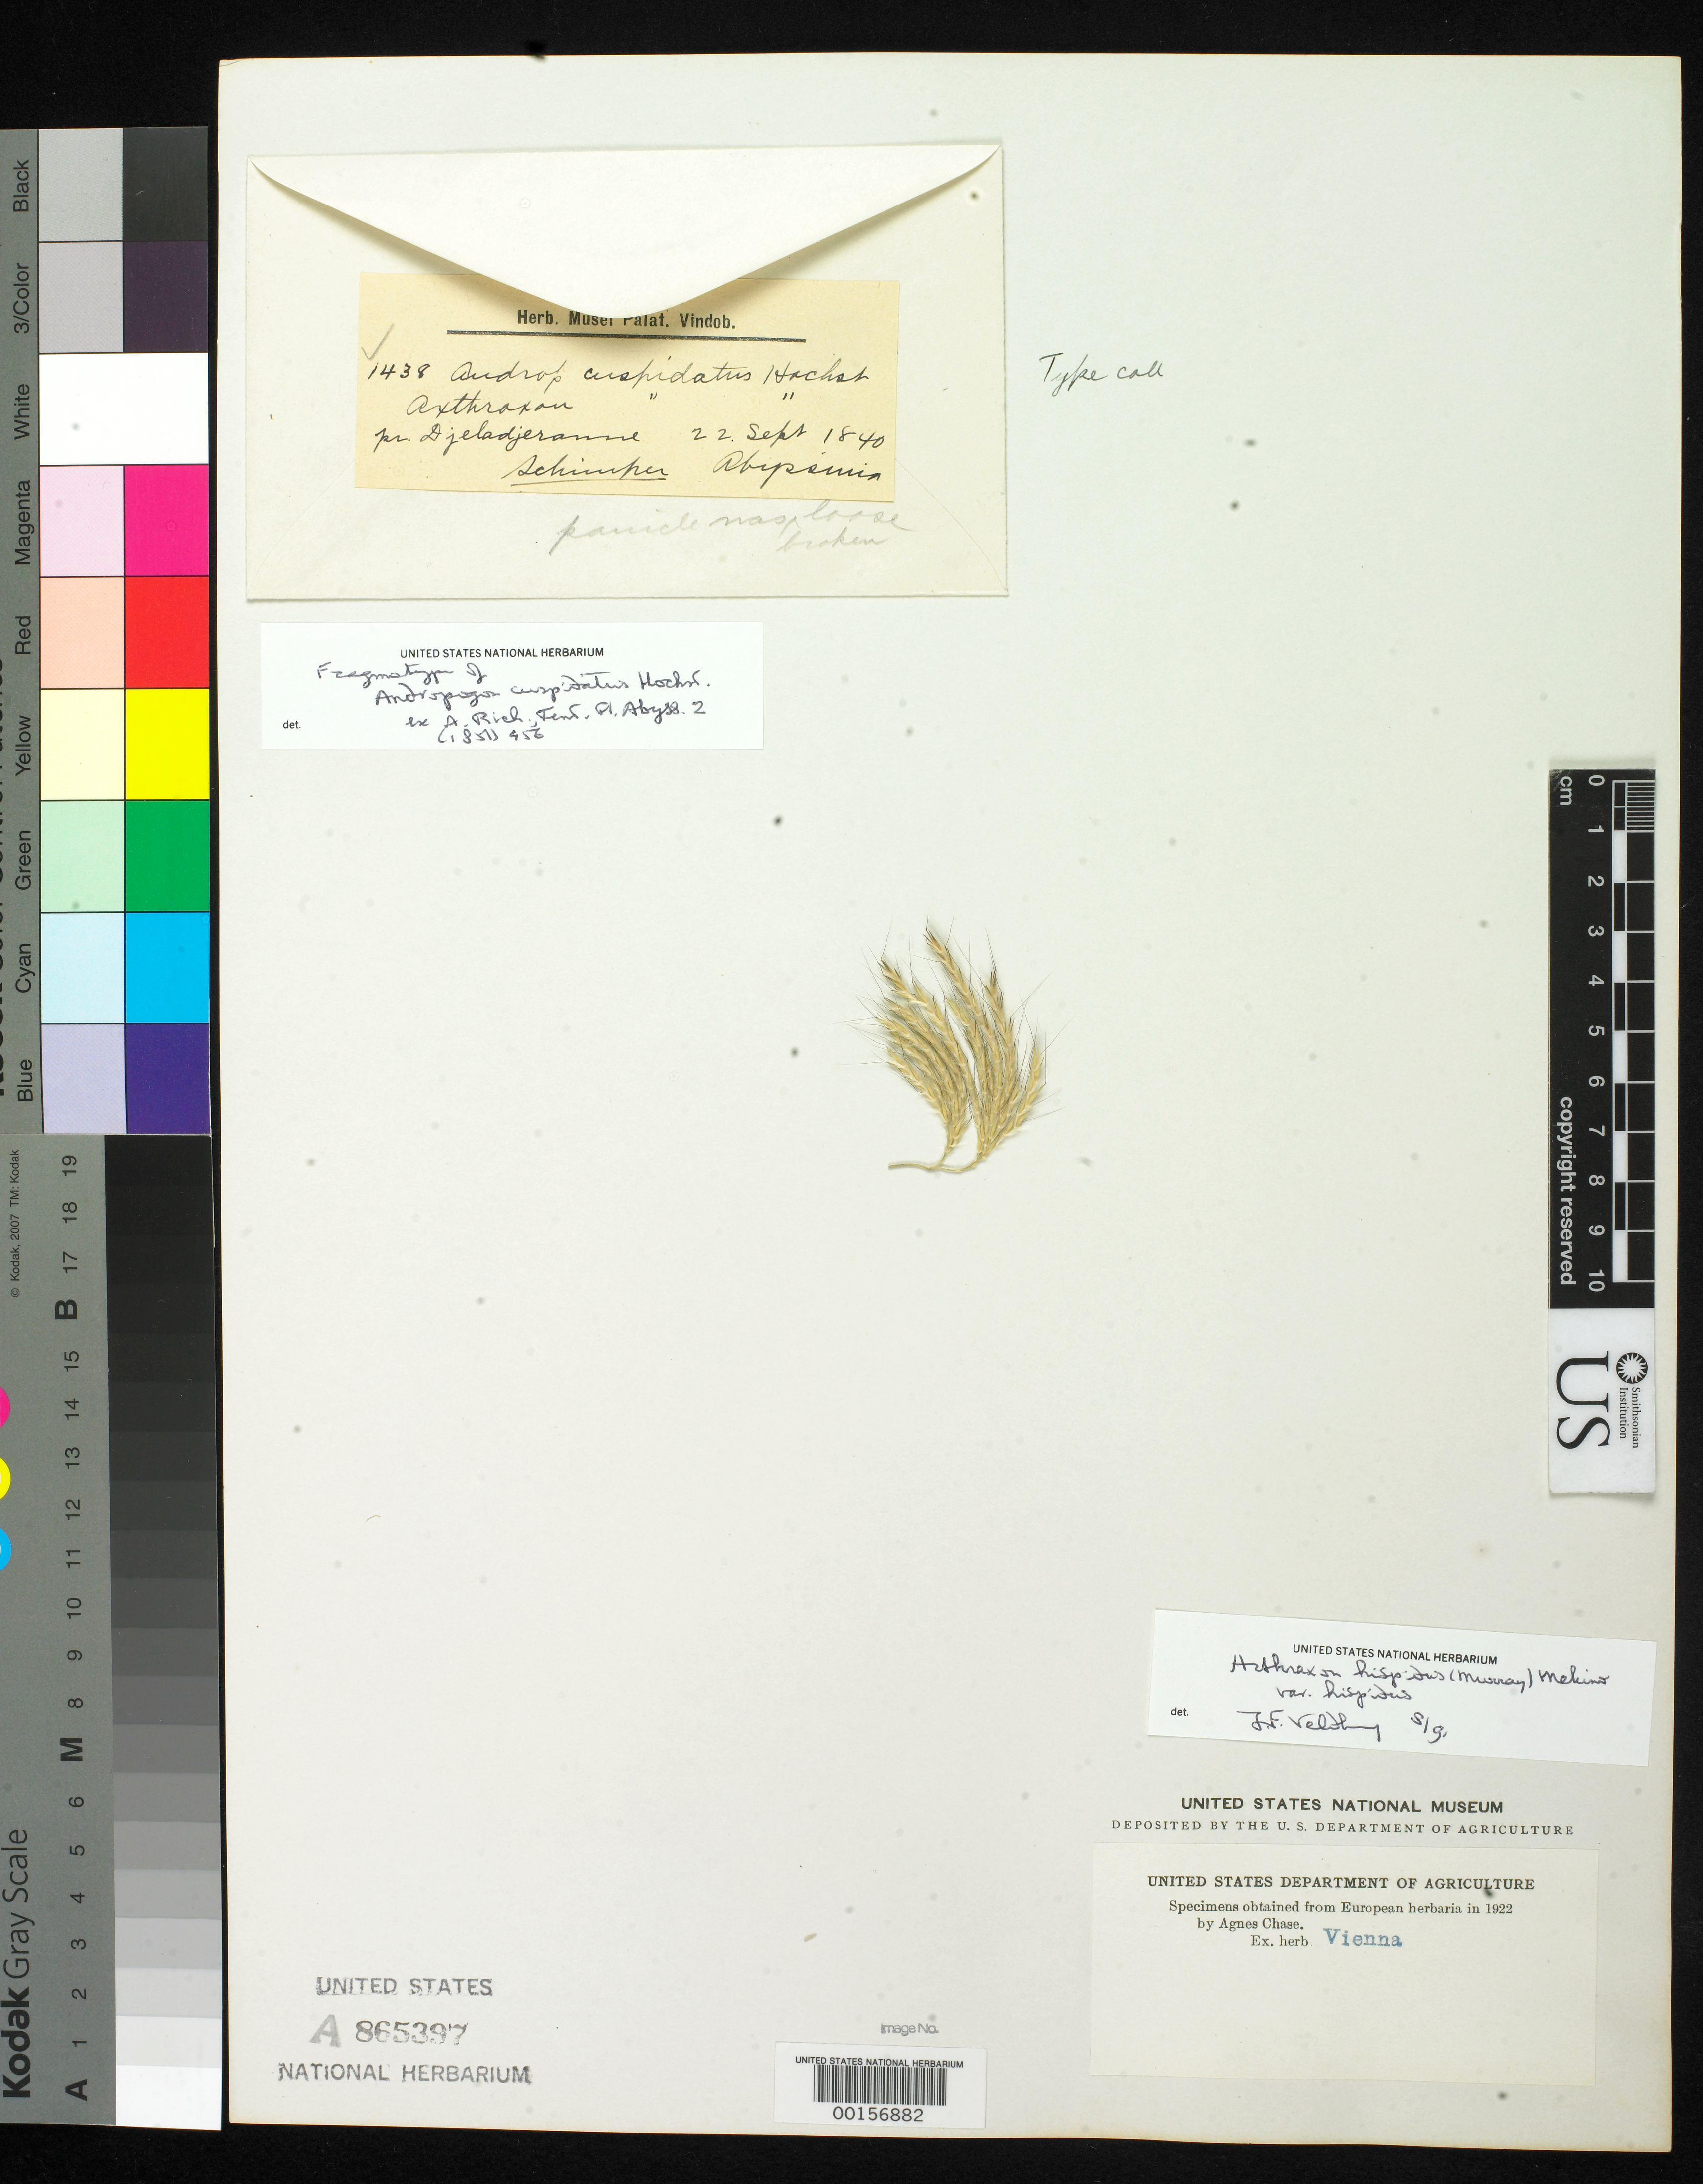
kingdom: Plantae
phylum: Tracheophyta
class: Liliopsida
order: Poales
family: Poaceae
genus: Andropogon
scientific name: Andropogon cuspidatus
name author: Hochst. ex A. Rich.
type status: Type Fragment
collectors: G. W. Schimper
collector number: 1438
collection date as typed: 22 Sep 1840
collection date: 1840-09-22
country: Ethiopia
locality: Prope Tchelatcheranne.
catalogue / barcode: US 865397A